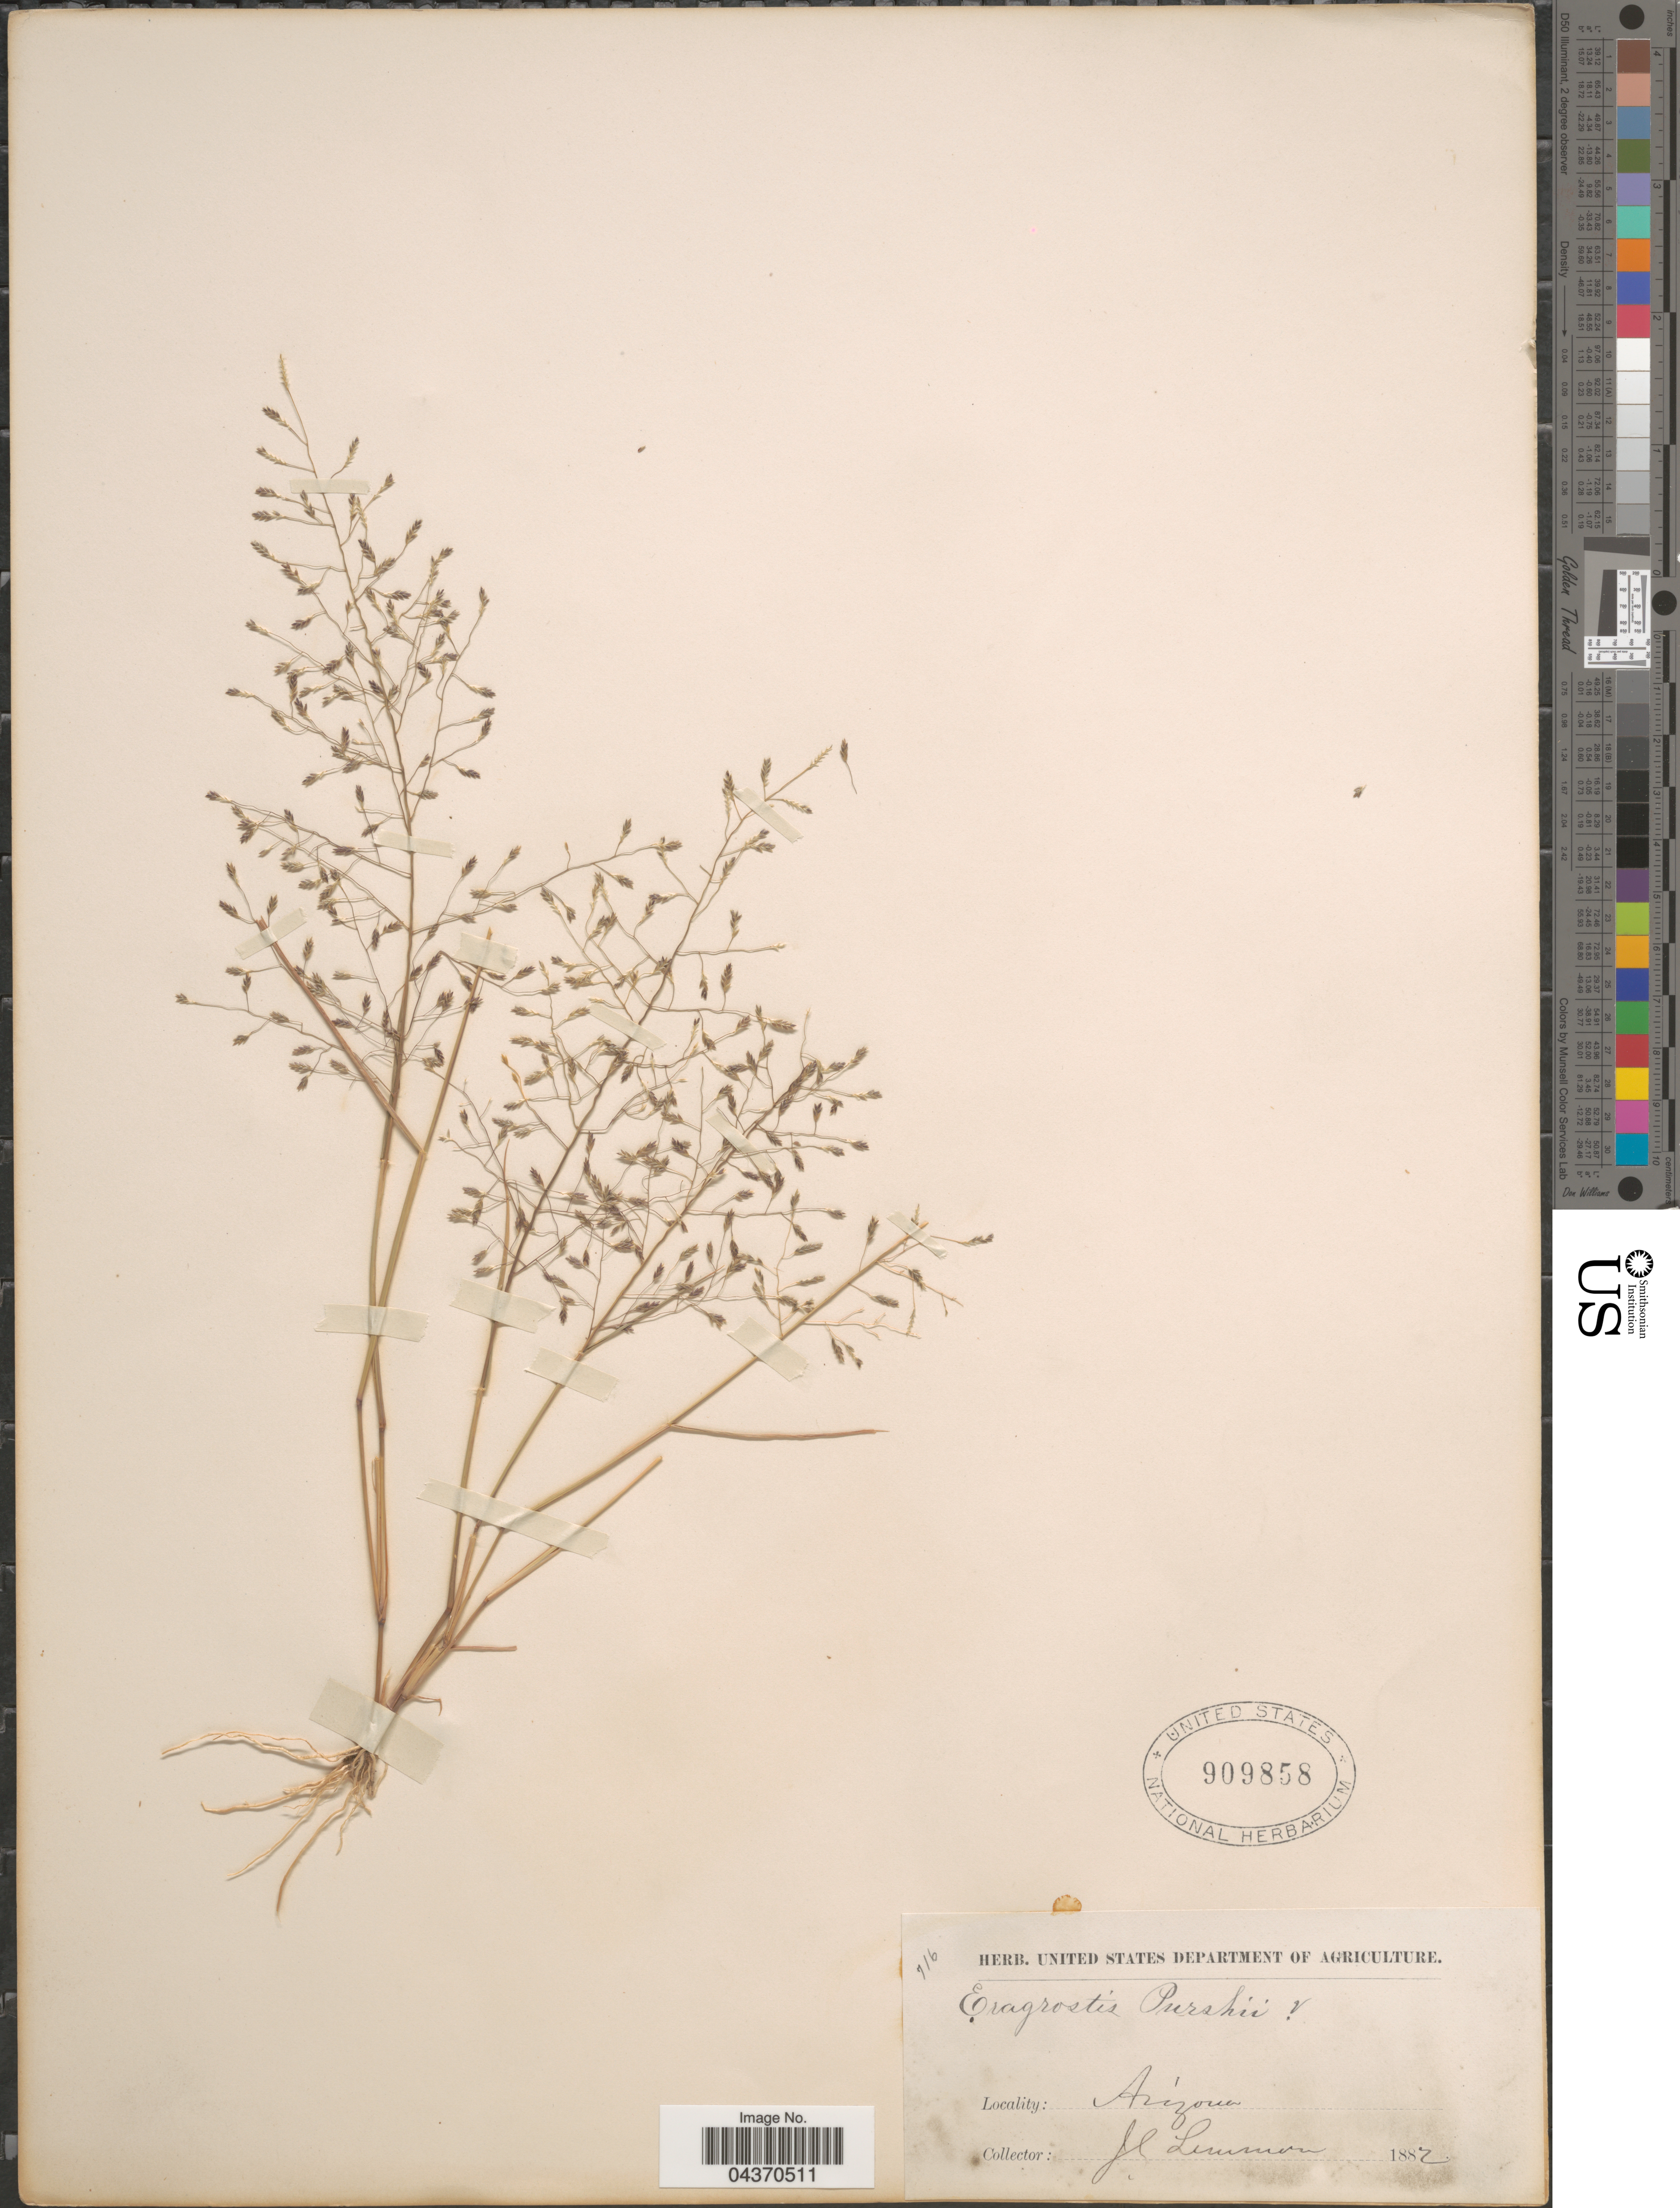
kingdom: Plantae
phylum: Tracheophyta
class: Liliopsida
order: Poales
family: Poaceae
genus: Eragrostis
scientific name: Eragrostis pectinacea var. miserrima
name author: (E. Fourn.) Reeder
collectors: J. Lemmon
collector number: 716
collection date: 1882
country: United States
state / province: Arizona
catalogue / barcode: US 909858